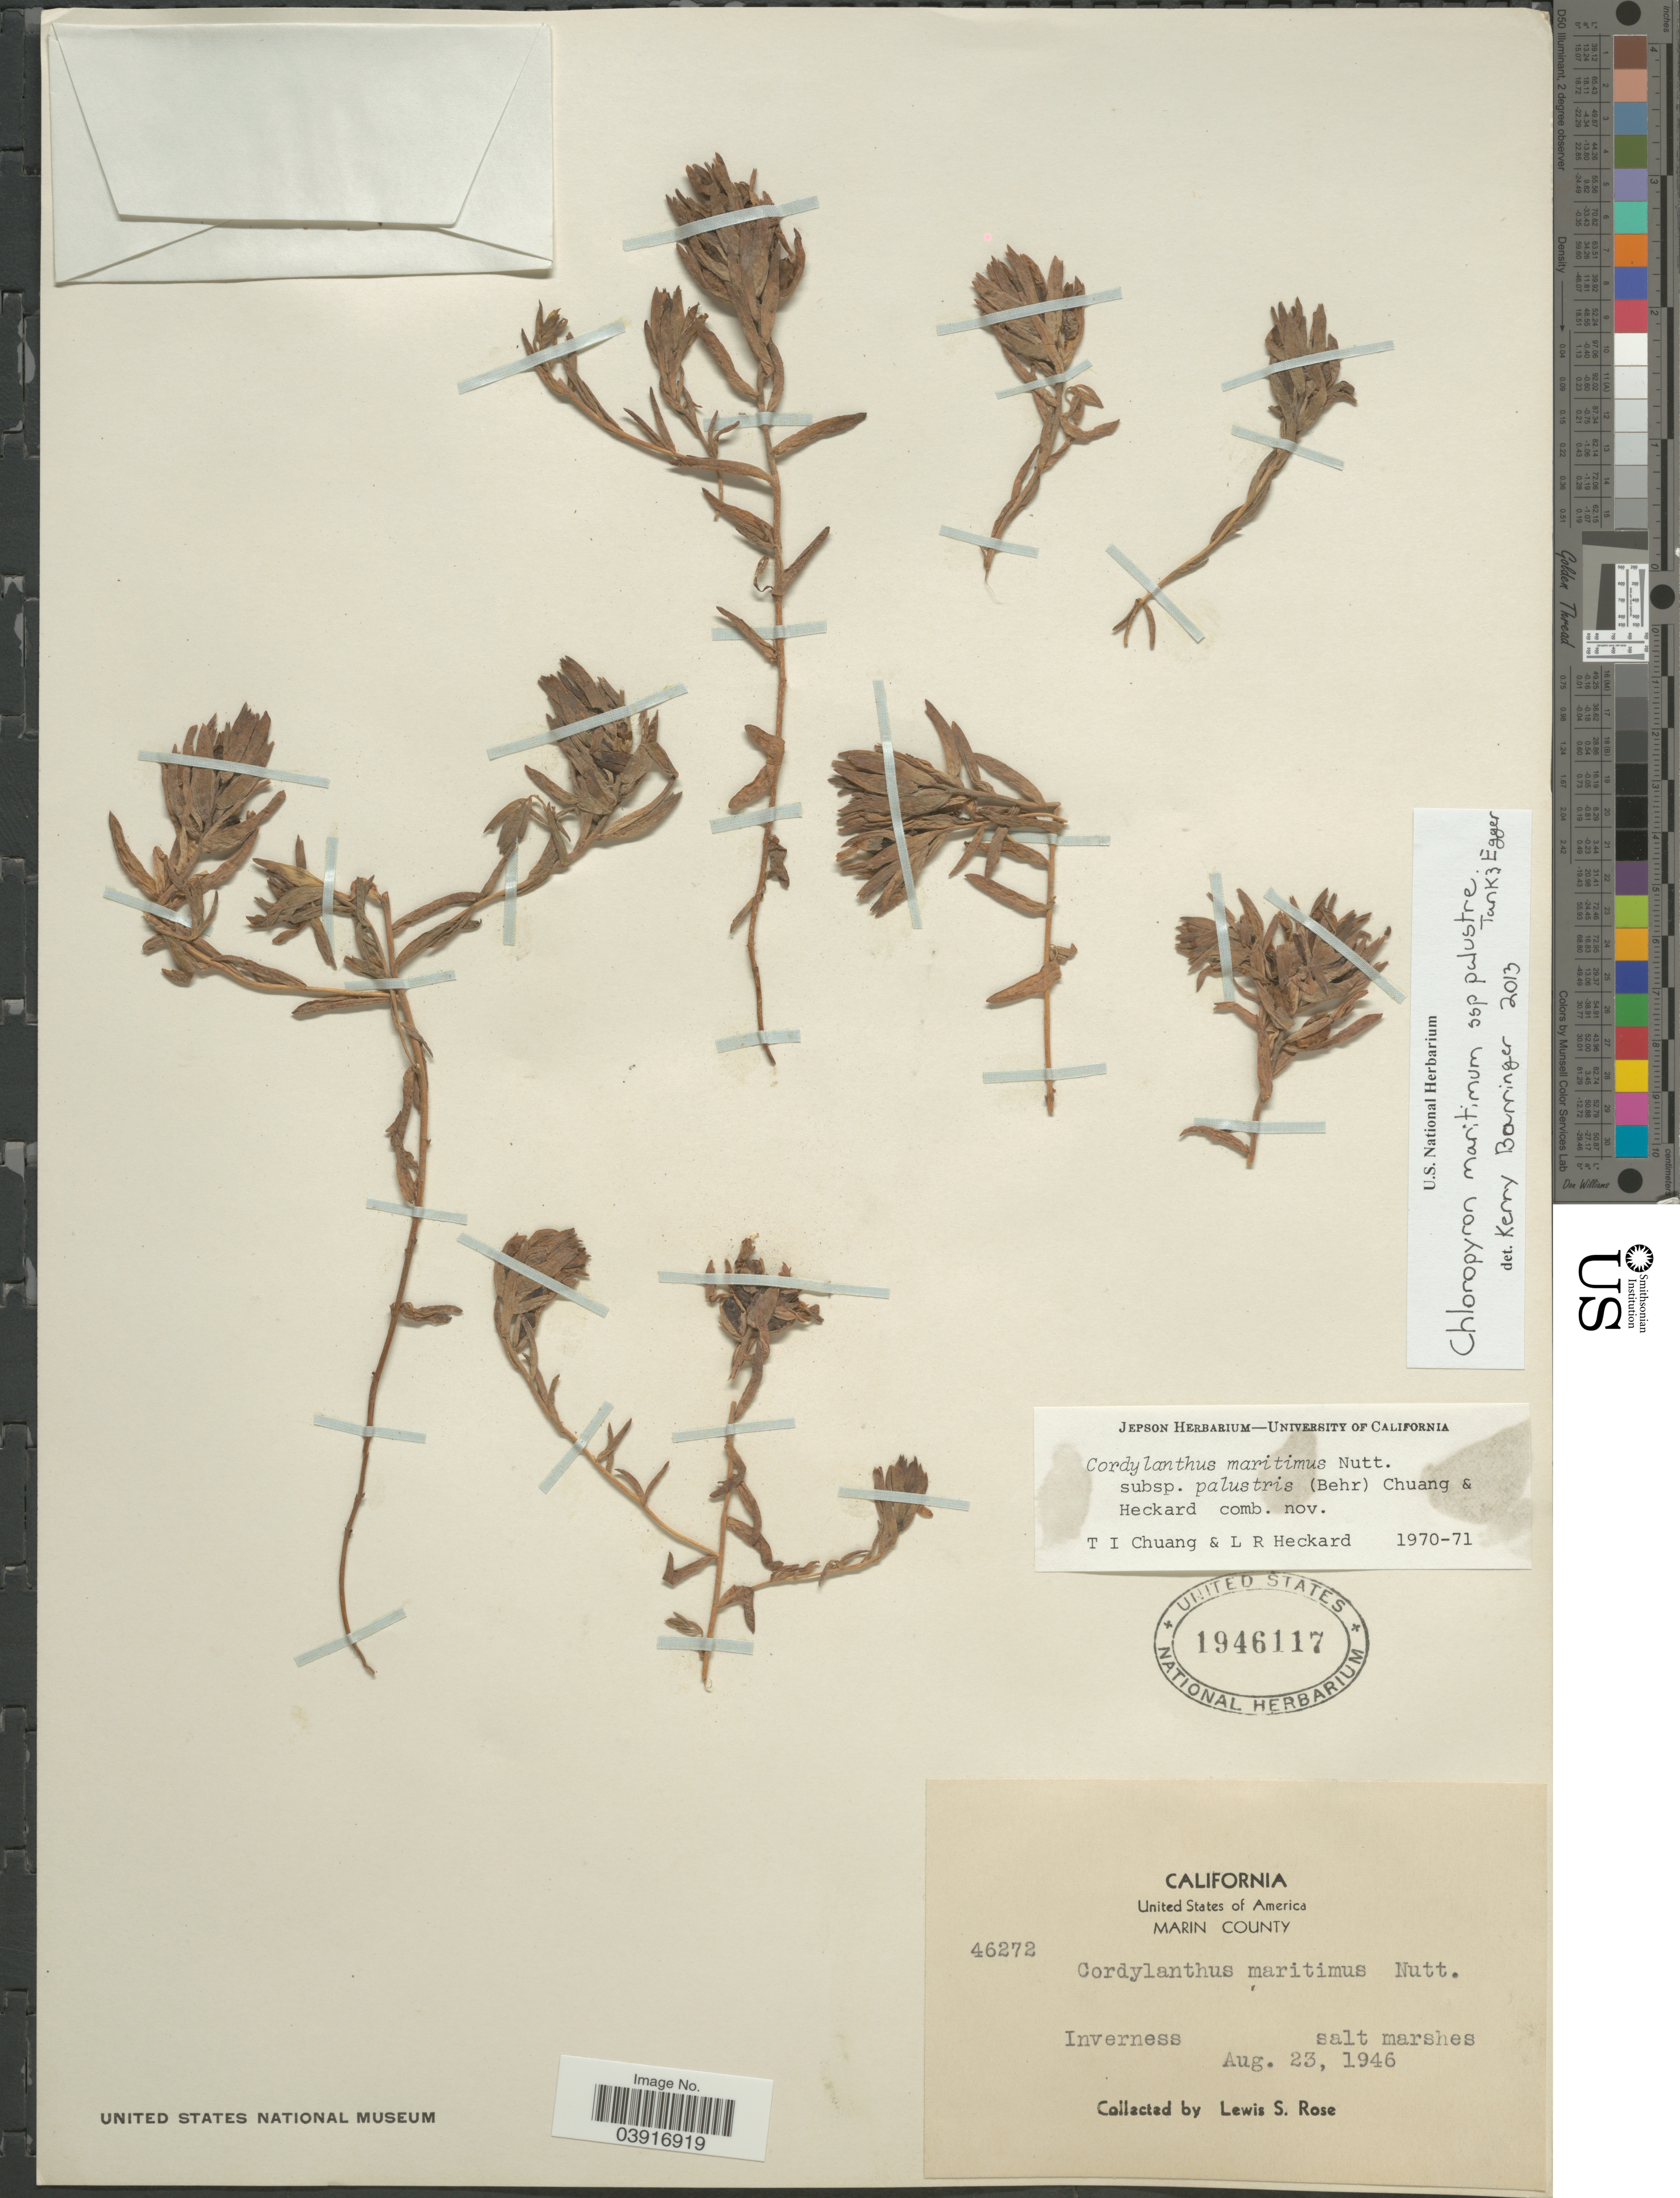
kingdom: Plantae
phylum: Tracheophyta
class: Magnoliopsida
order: Lamiales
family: Orobanchaceae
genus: Chloropyron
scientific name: Chloropyron maritimum subsp. palustre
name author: (Behr) Tank & J.M. Egger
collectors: L. S. Rose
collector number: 46272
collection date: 1946-08-23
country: United States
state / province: California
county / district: Marin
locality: Marin County. Inverness salt marshes.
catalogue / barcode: US 1946117